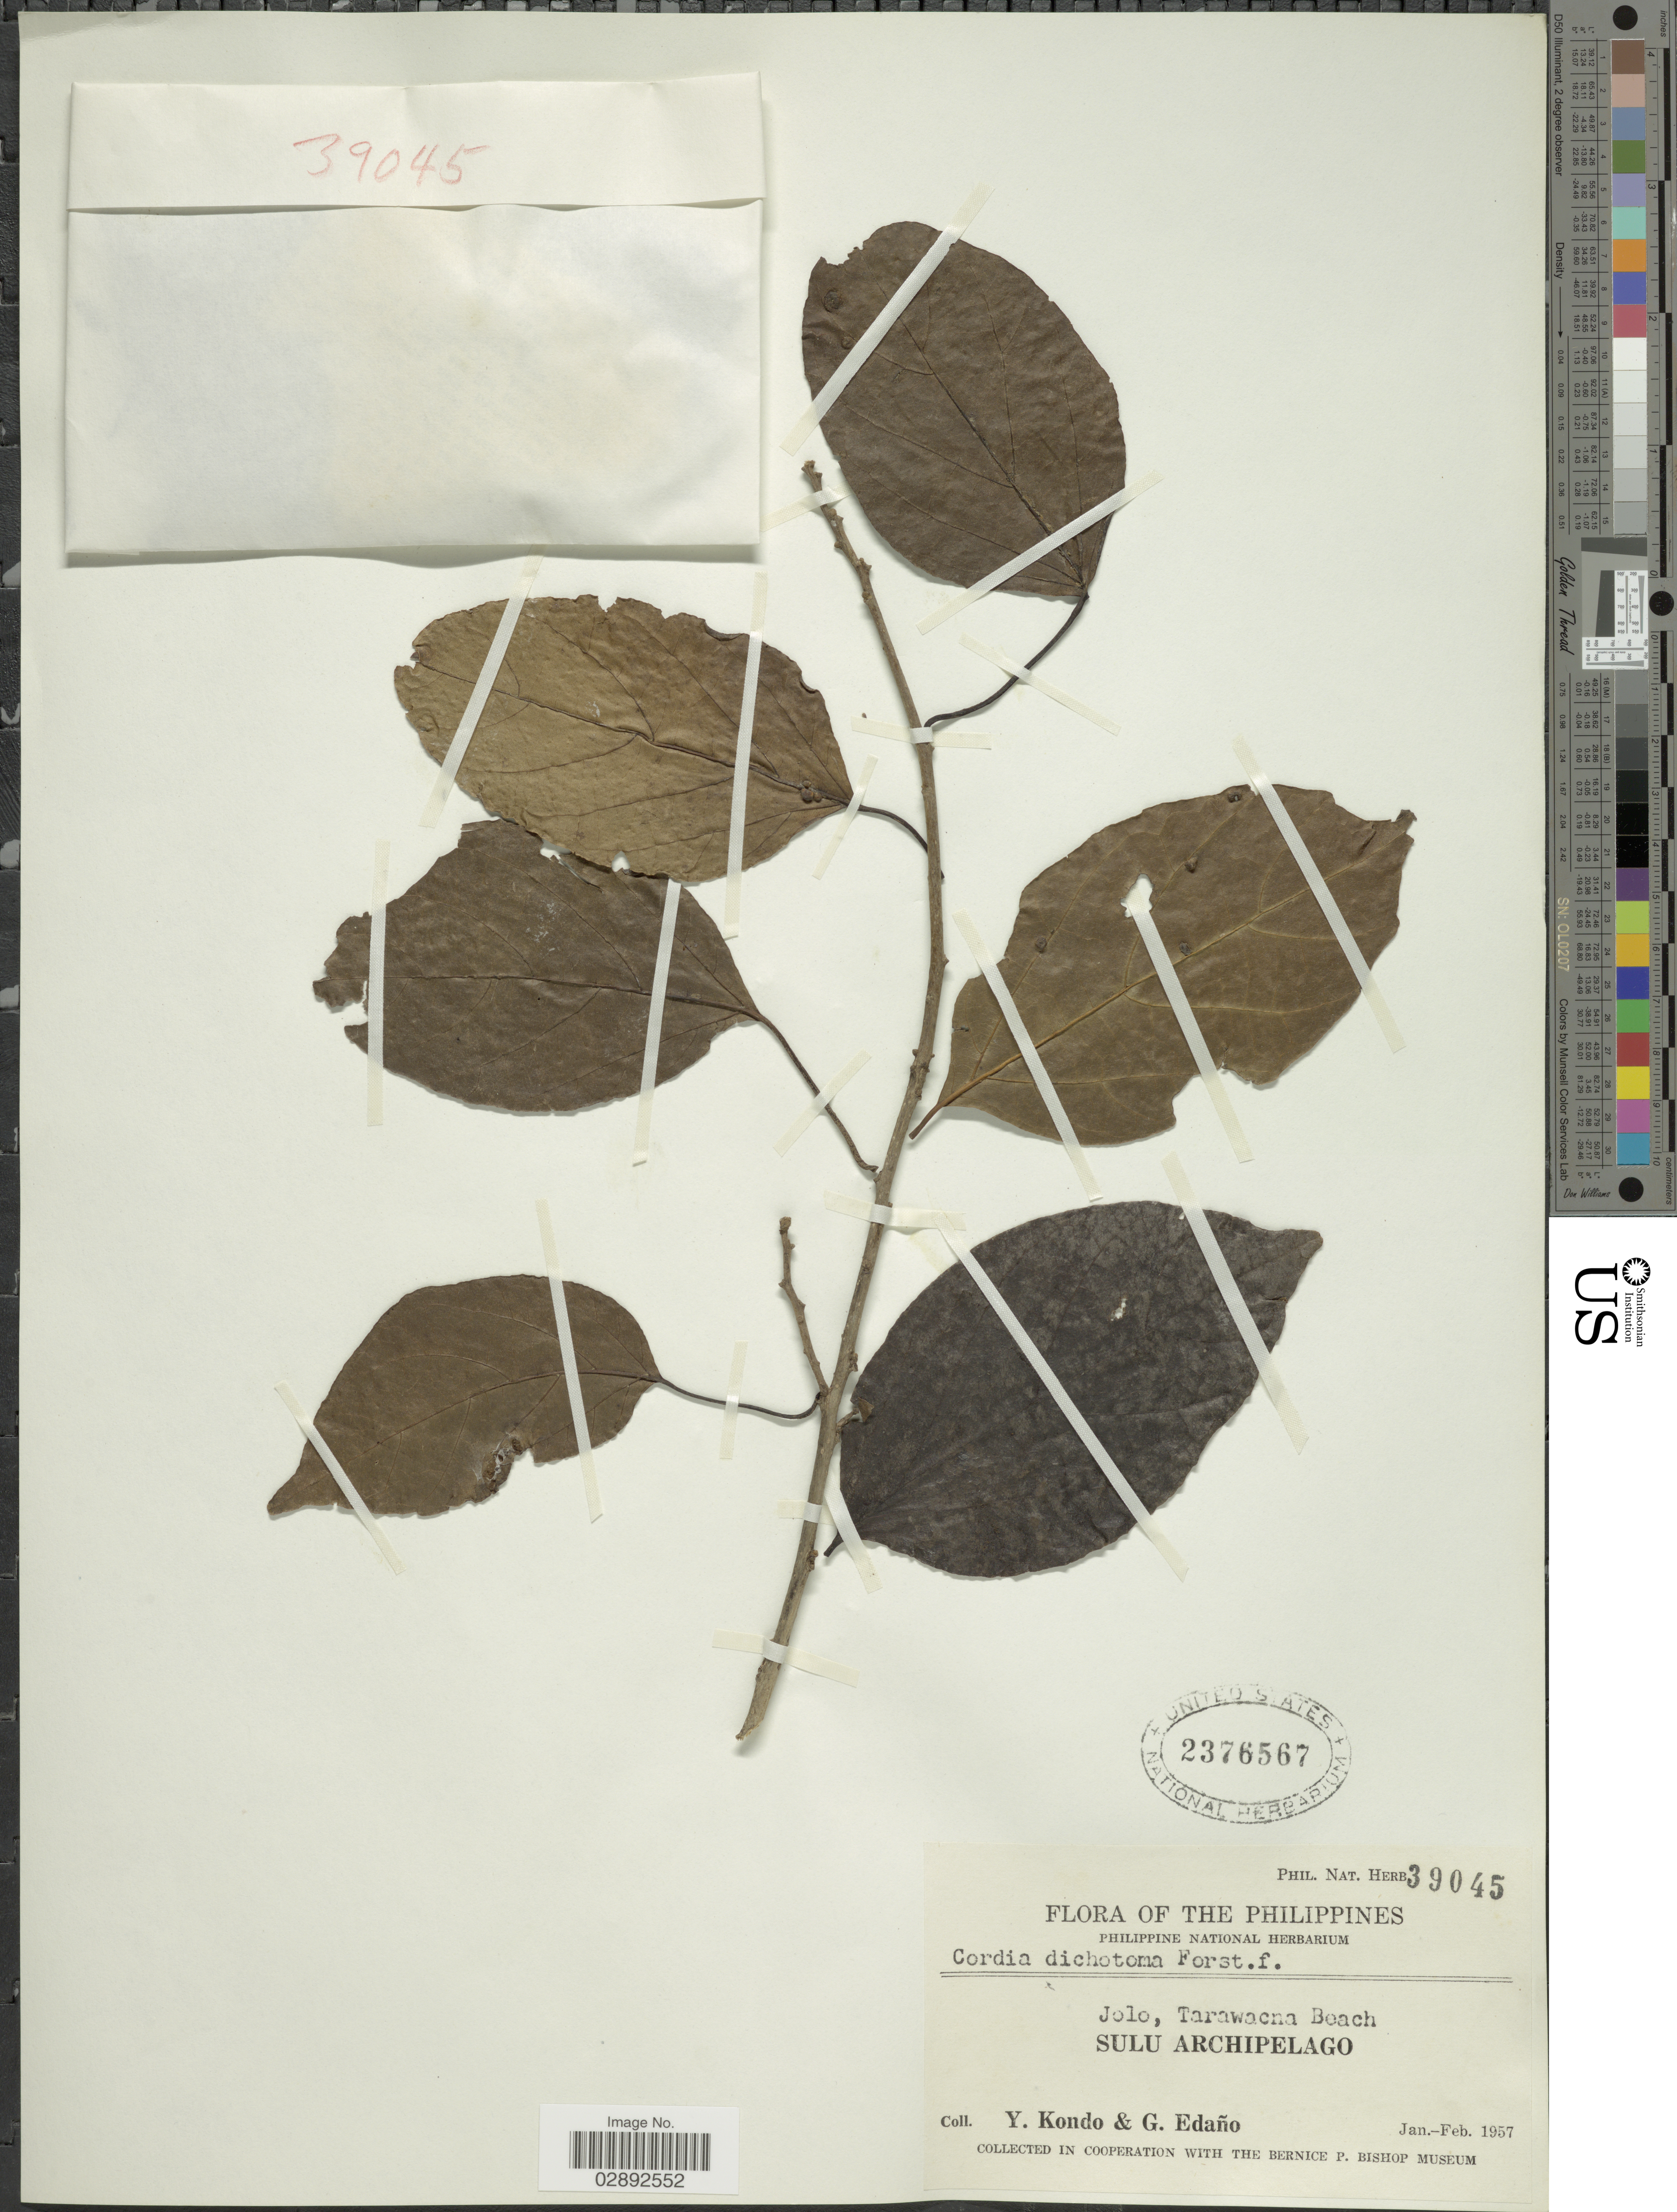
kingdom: Plantae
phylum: Tracheophyta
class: Magnoliopsida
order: Boraginales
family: Cordiaceae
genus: Cordia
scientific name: Cordia dichotoma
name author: G. Forst.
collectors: Y. Kondo & G. Edaño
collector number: Phil. Nat. Herb.39045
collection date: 1957-01/1957-02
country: Philippines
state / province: Muslim Mindanao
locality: Jolo, Tarawacna Beach. Sulu Archipelago.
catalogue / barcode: US 2376567